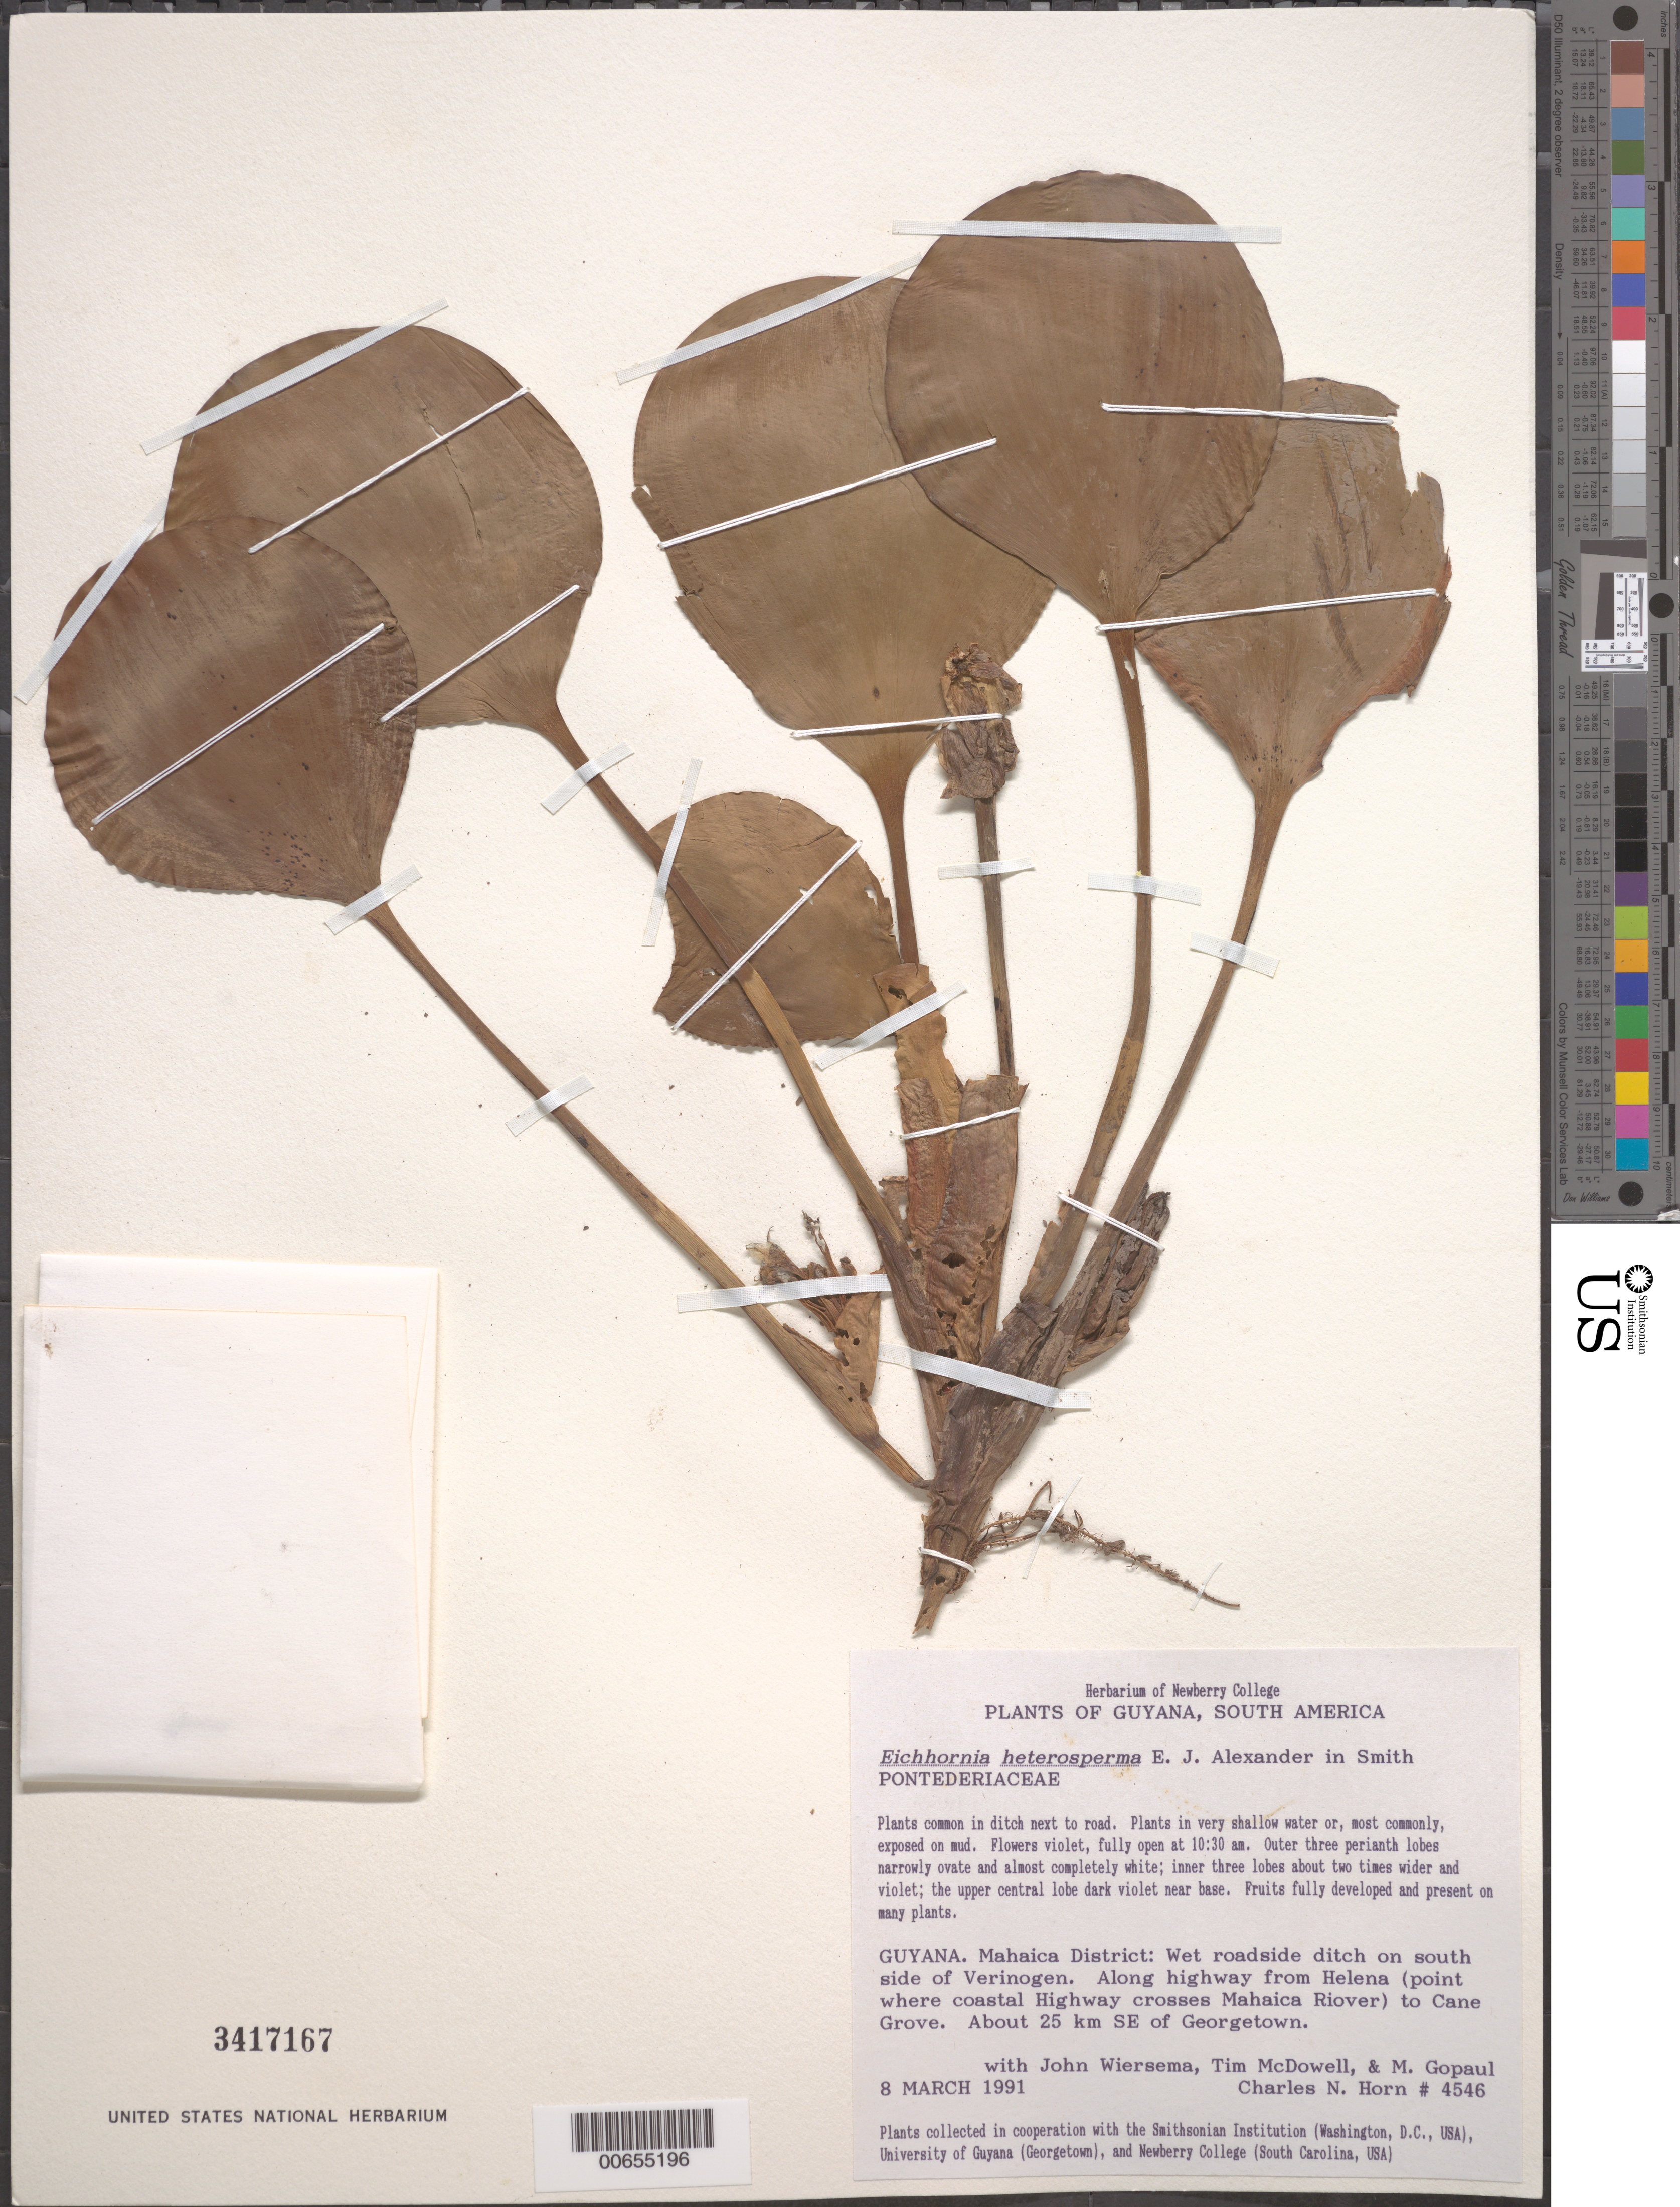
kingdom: Plantae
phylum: Tracheophyta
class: Liliopsida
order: Commelinales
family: Pontederiaceae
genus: Eichhornia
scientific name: Eichhornia heterosperma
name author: Alexander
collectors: C. N. Horn, J. H. Wiersema, T. McDowell & M. Gopaul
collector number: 4546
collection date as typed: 8-Mar-91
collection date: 1991-03-08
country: Guyana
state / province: Demerara-Mahaica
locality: Verinogen, south side, along hwy from Helena (point where coastal highway crosses Mahica River) to Cane Grove, about 25 km SE of Georgetown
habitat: Wet roadside ditch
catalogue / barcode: US 3417167